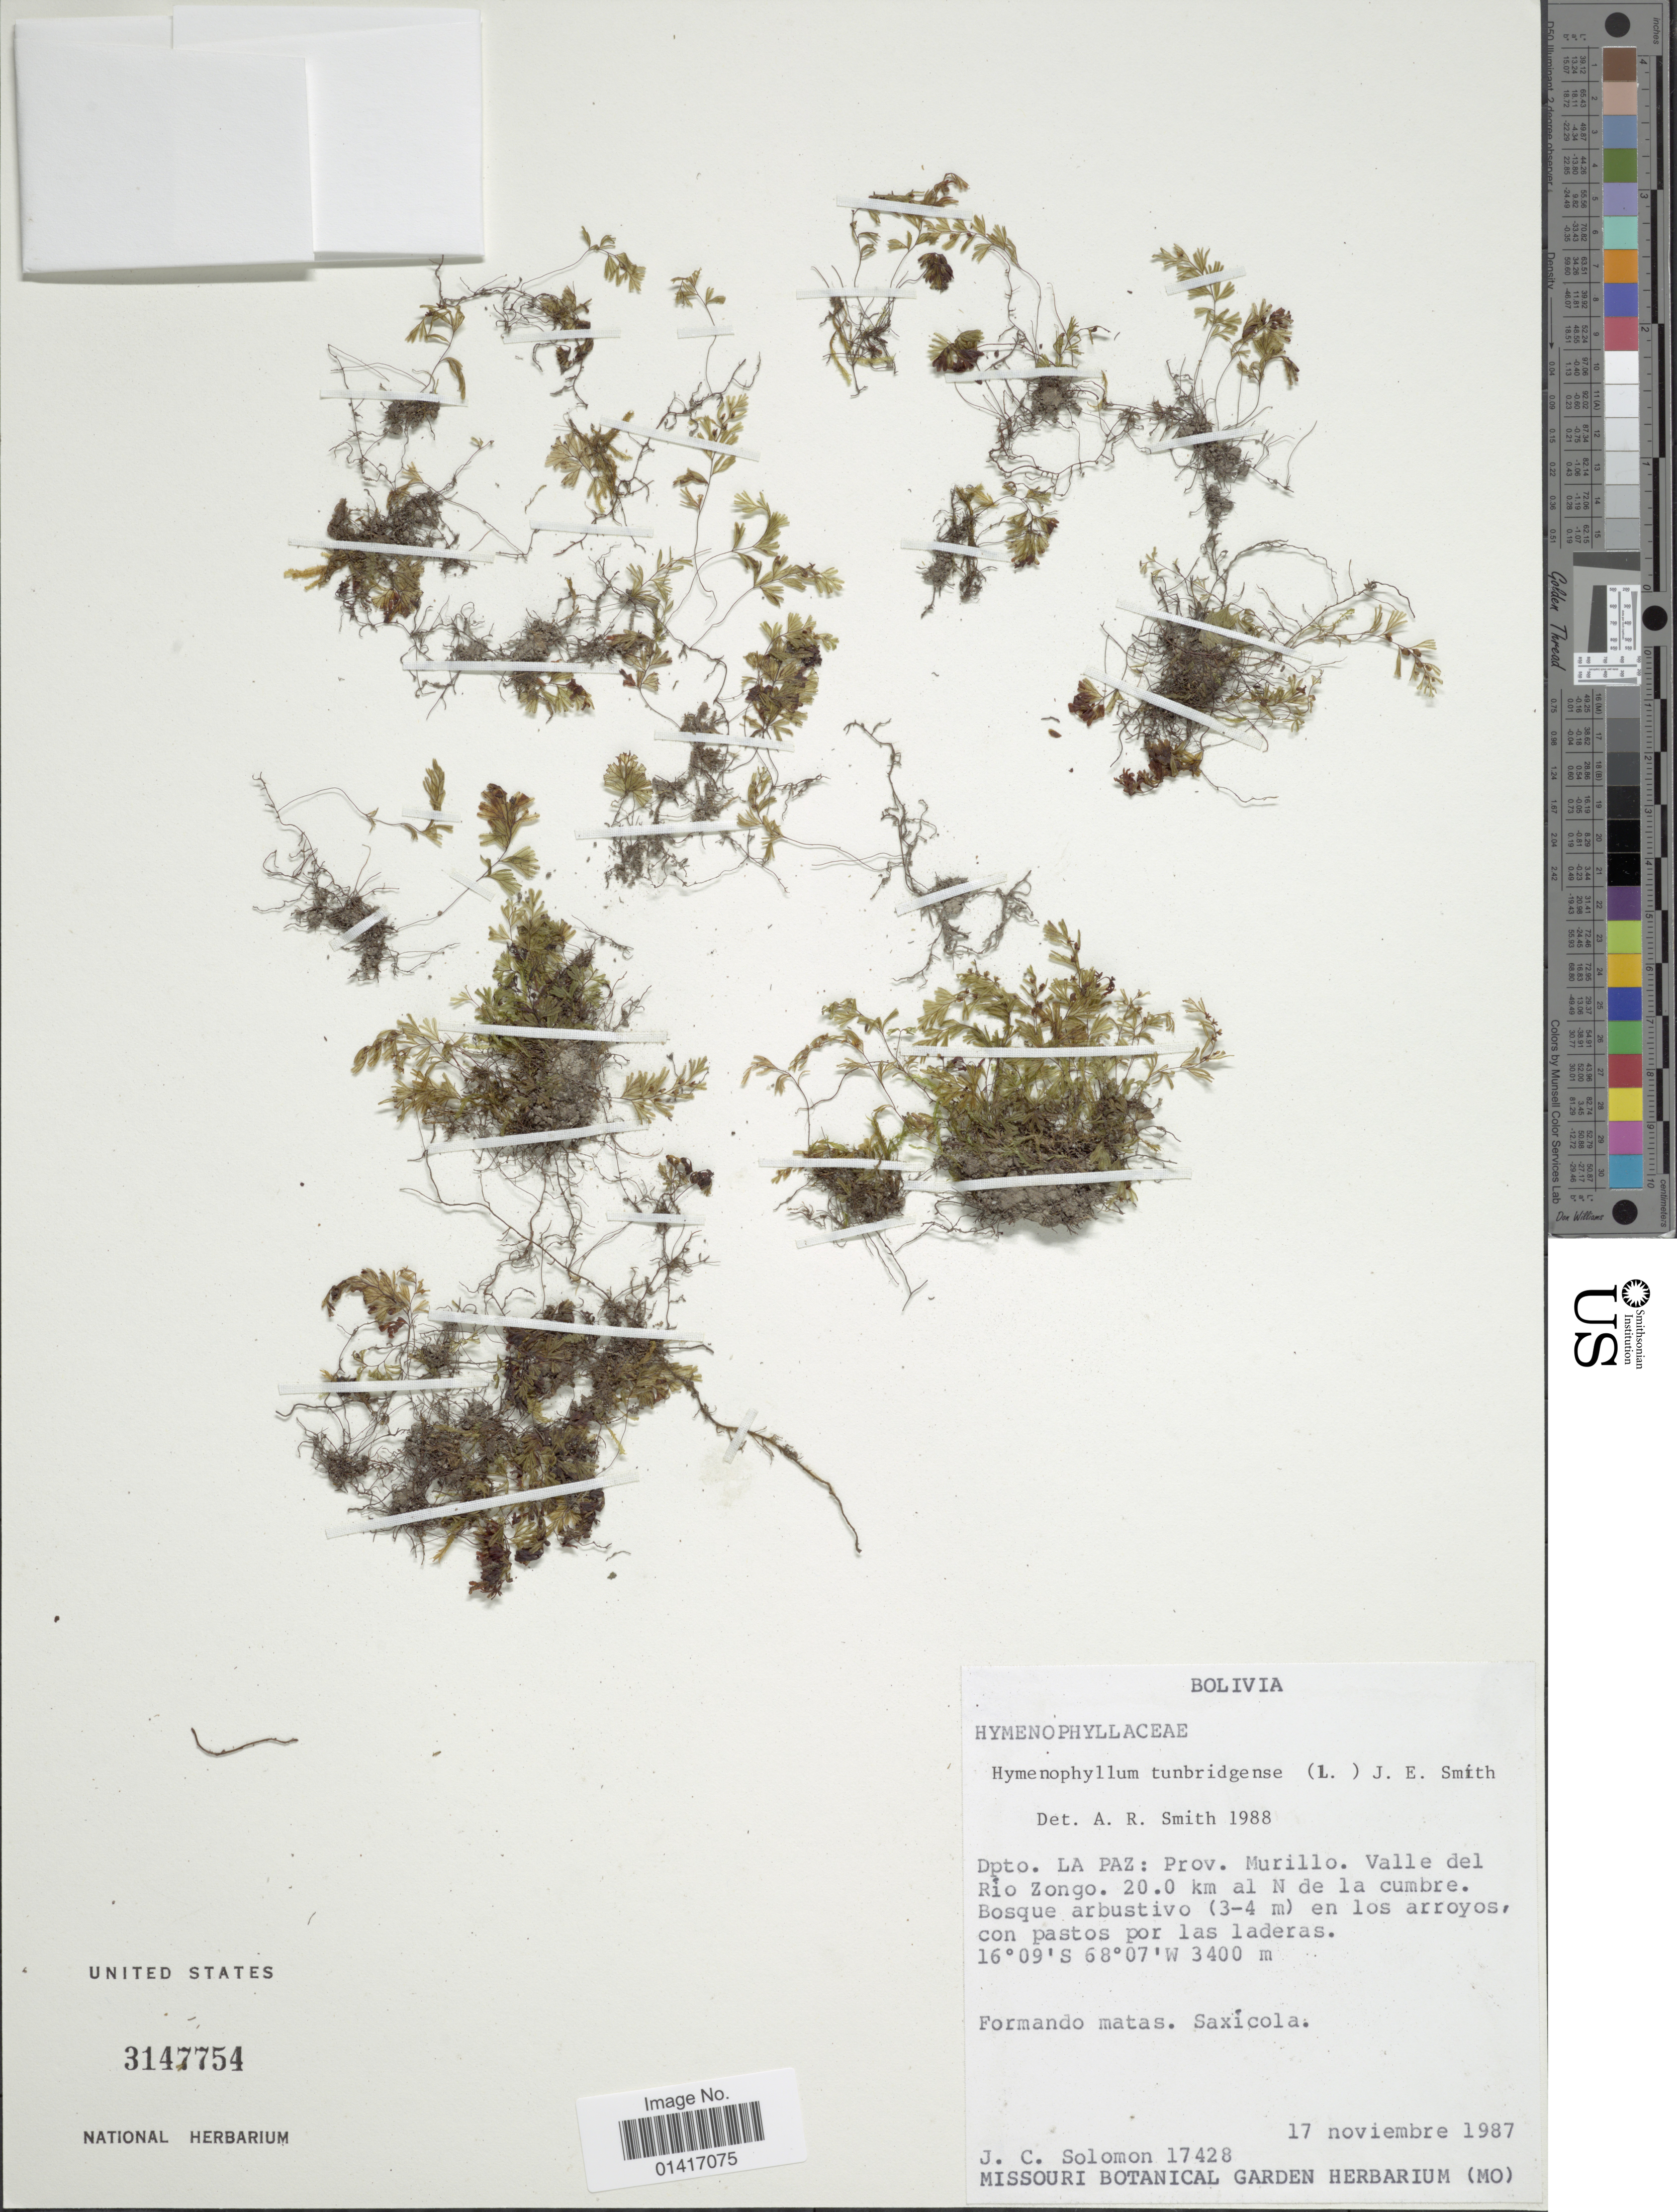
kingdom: Plantae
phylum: Tracheophyta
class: Polypodiopsida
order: Hymenophyllales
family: Hymenophyllaceae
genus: Hymenophyllum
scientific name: Hymenophyllum tunbrigense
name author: (L.) Small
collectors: J. C. Solomon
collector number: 17428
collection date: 1987-11-17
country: Bolivia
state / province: La Paz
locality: Prov. Murillo. Valle del Rio Zongo. 20.0 km al N de la cumbre. Bosque arbustivo (3-4m) en los arroyos, con pastos por las laderas. Formando matas. Saxícola.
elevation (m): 3400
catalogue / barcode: US 3147754